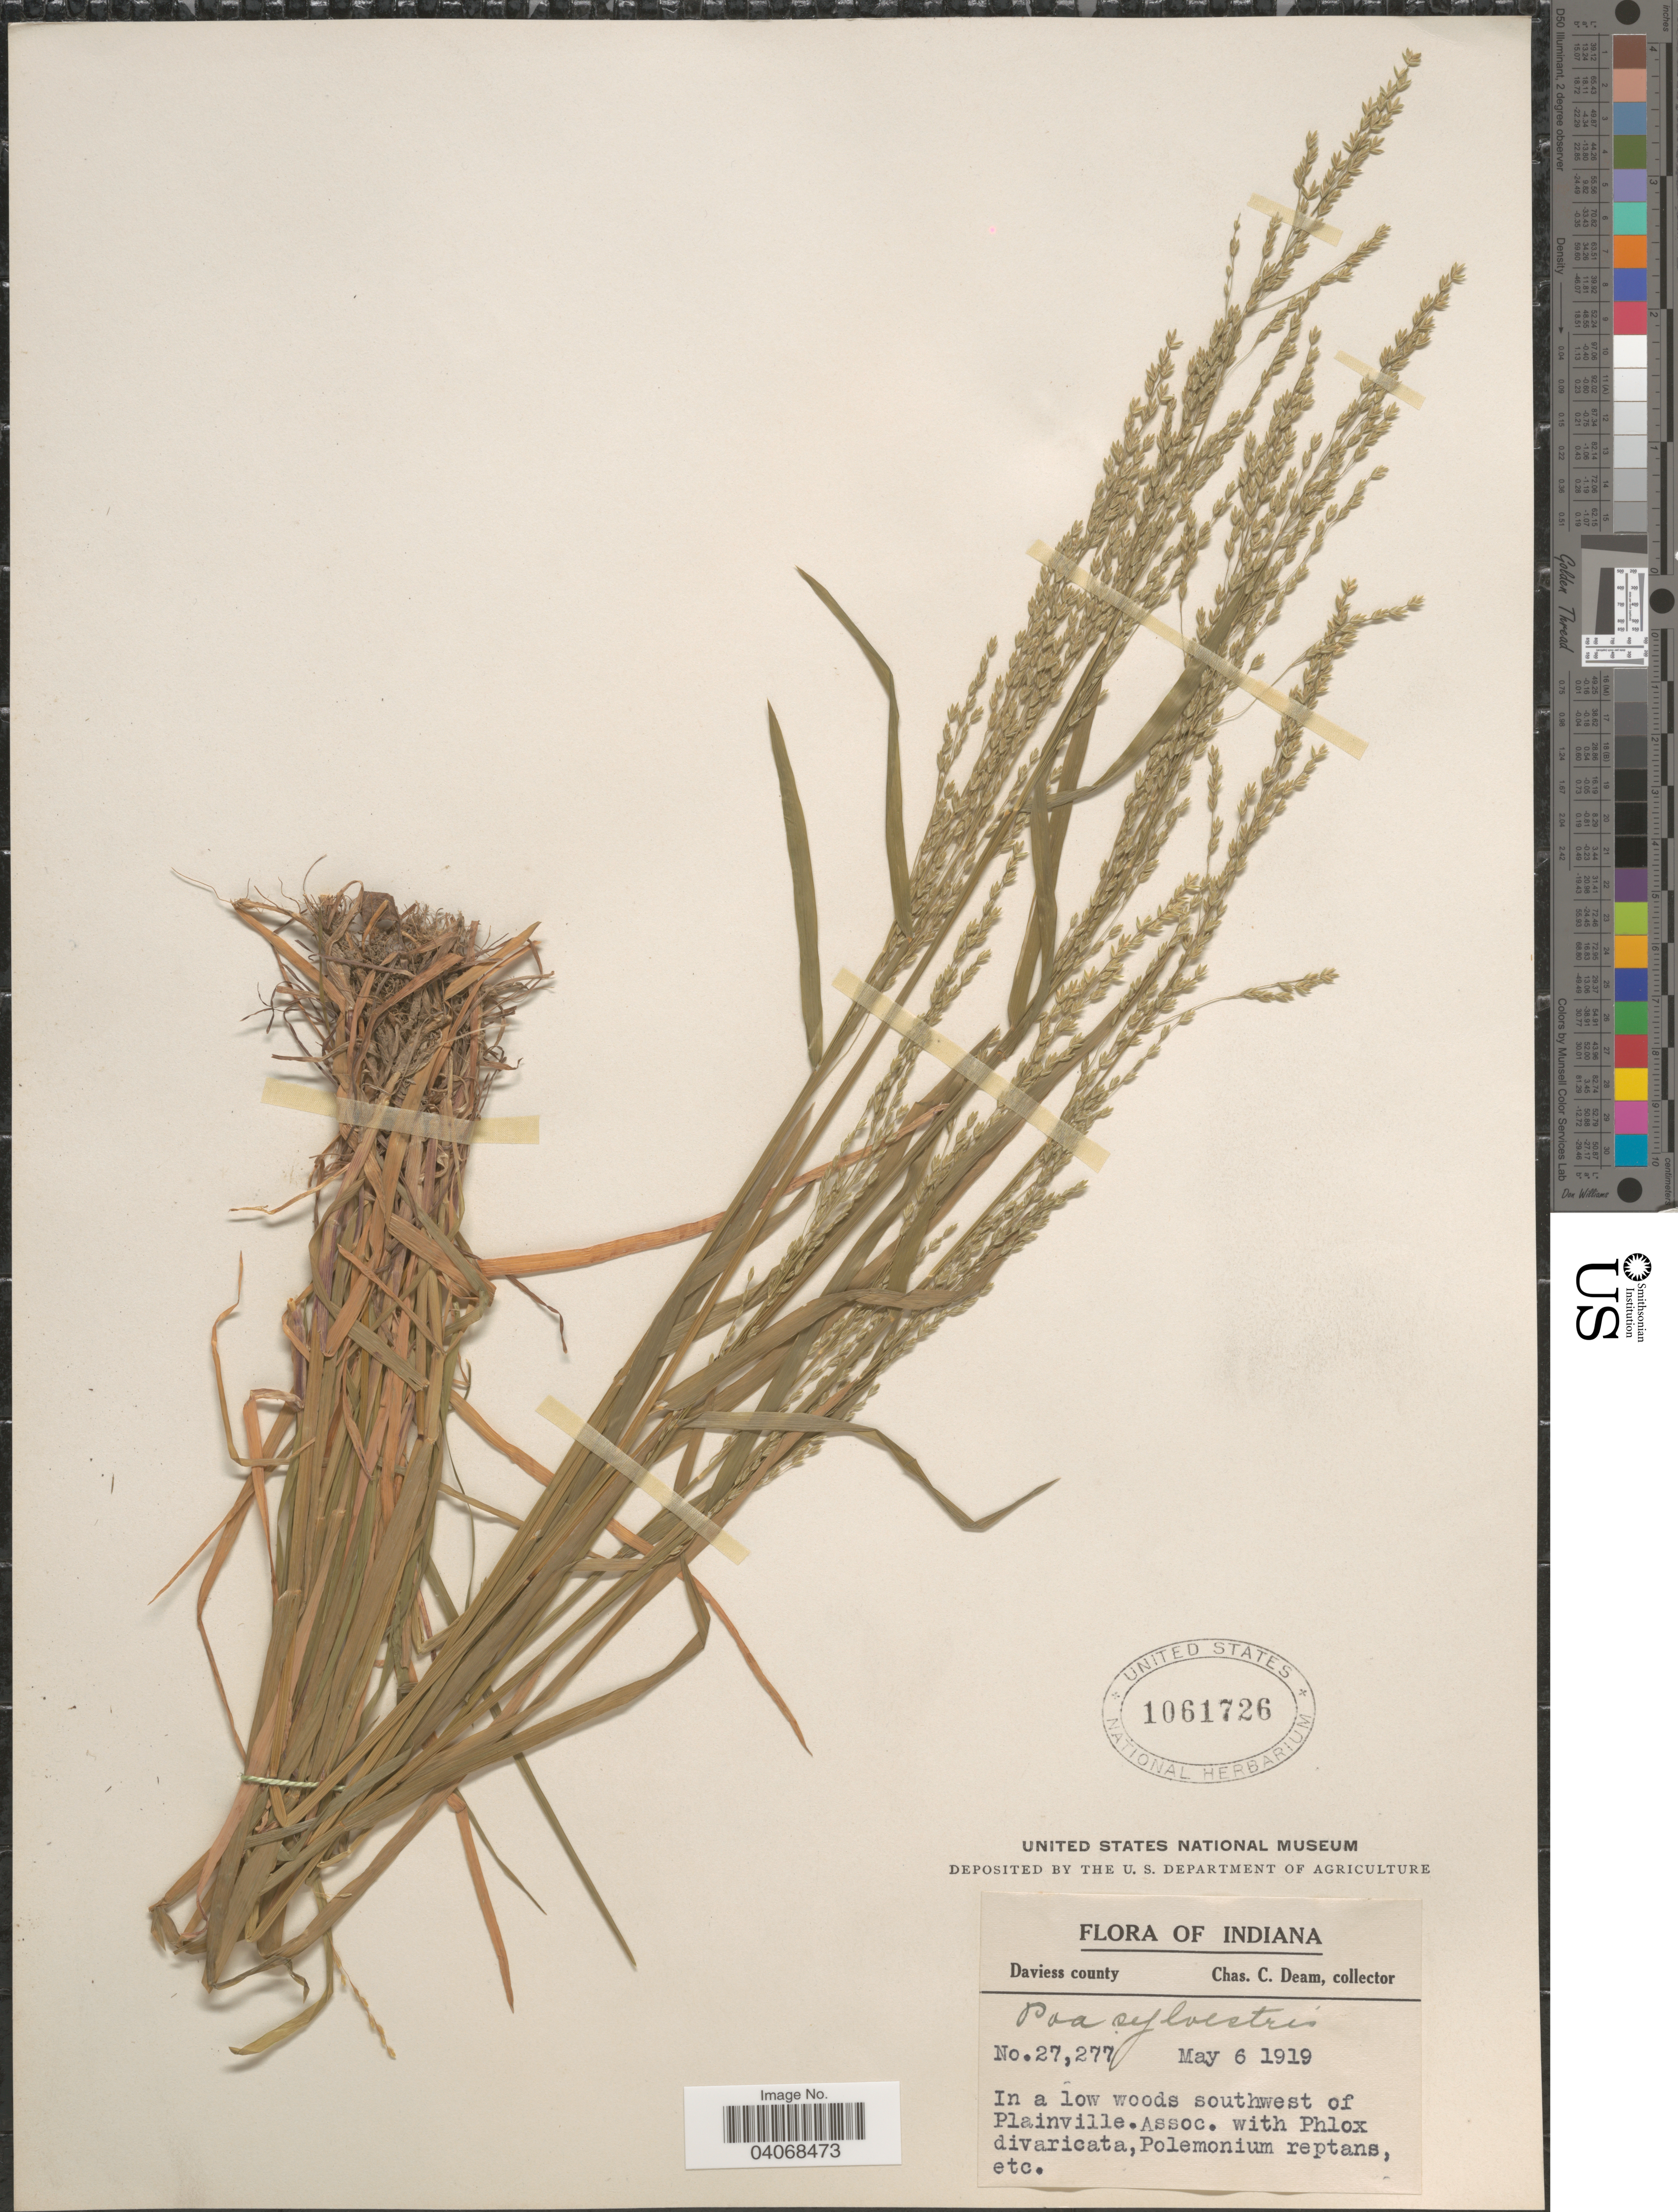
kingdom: Plantae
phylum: Tracheophyta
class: Liliopsida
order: Poales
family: Poaceae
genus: Poa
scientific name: Poa sylvestris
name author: A. Gray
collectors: C. C. Deam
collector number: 27277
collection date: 1919-05-06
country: United States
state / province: Indiana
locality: In a low woods southwest of Plainville. Daviess county.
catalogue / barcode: US 1061726